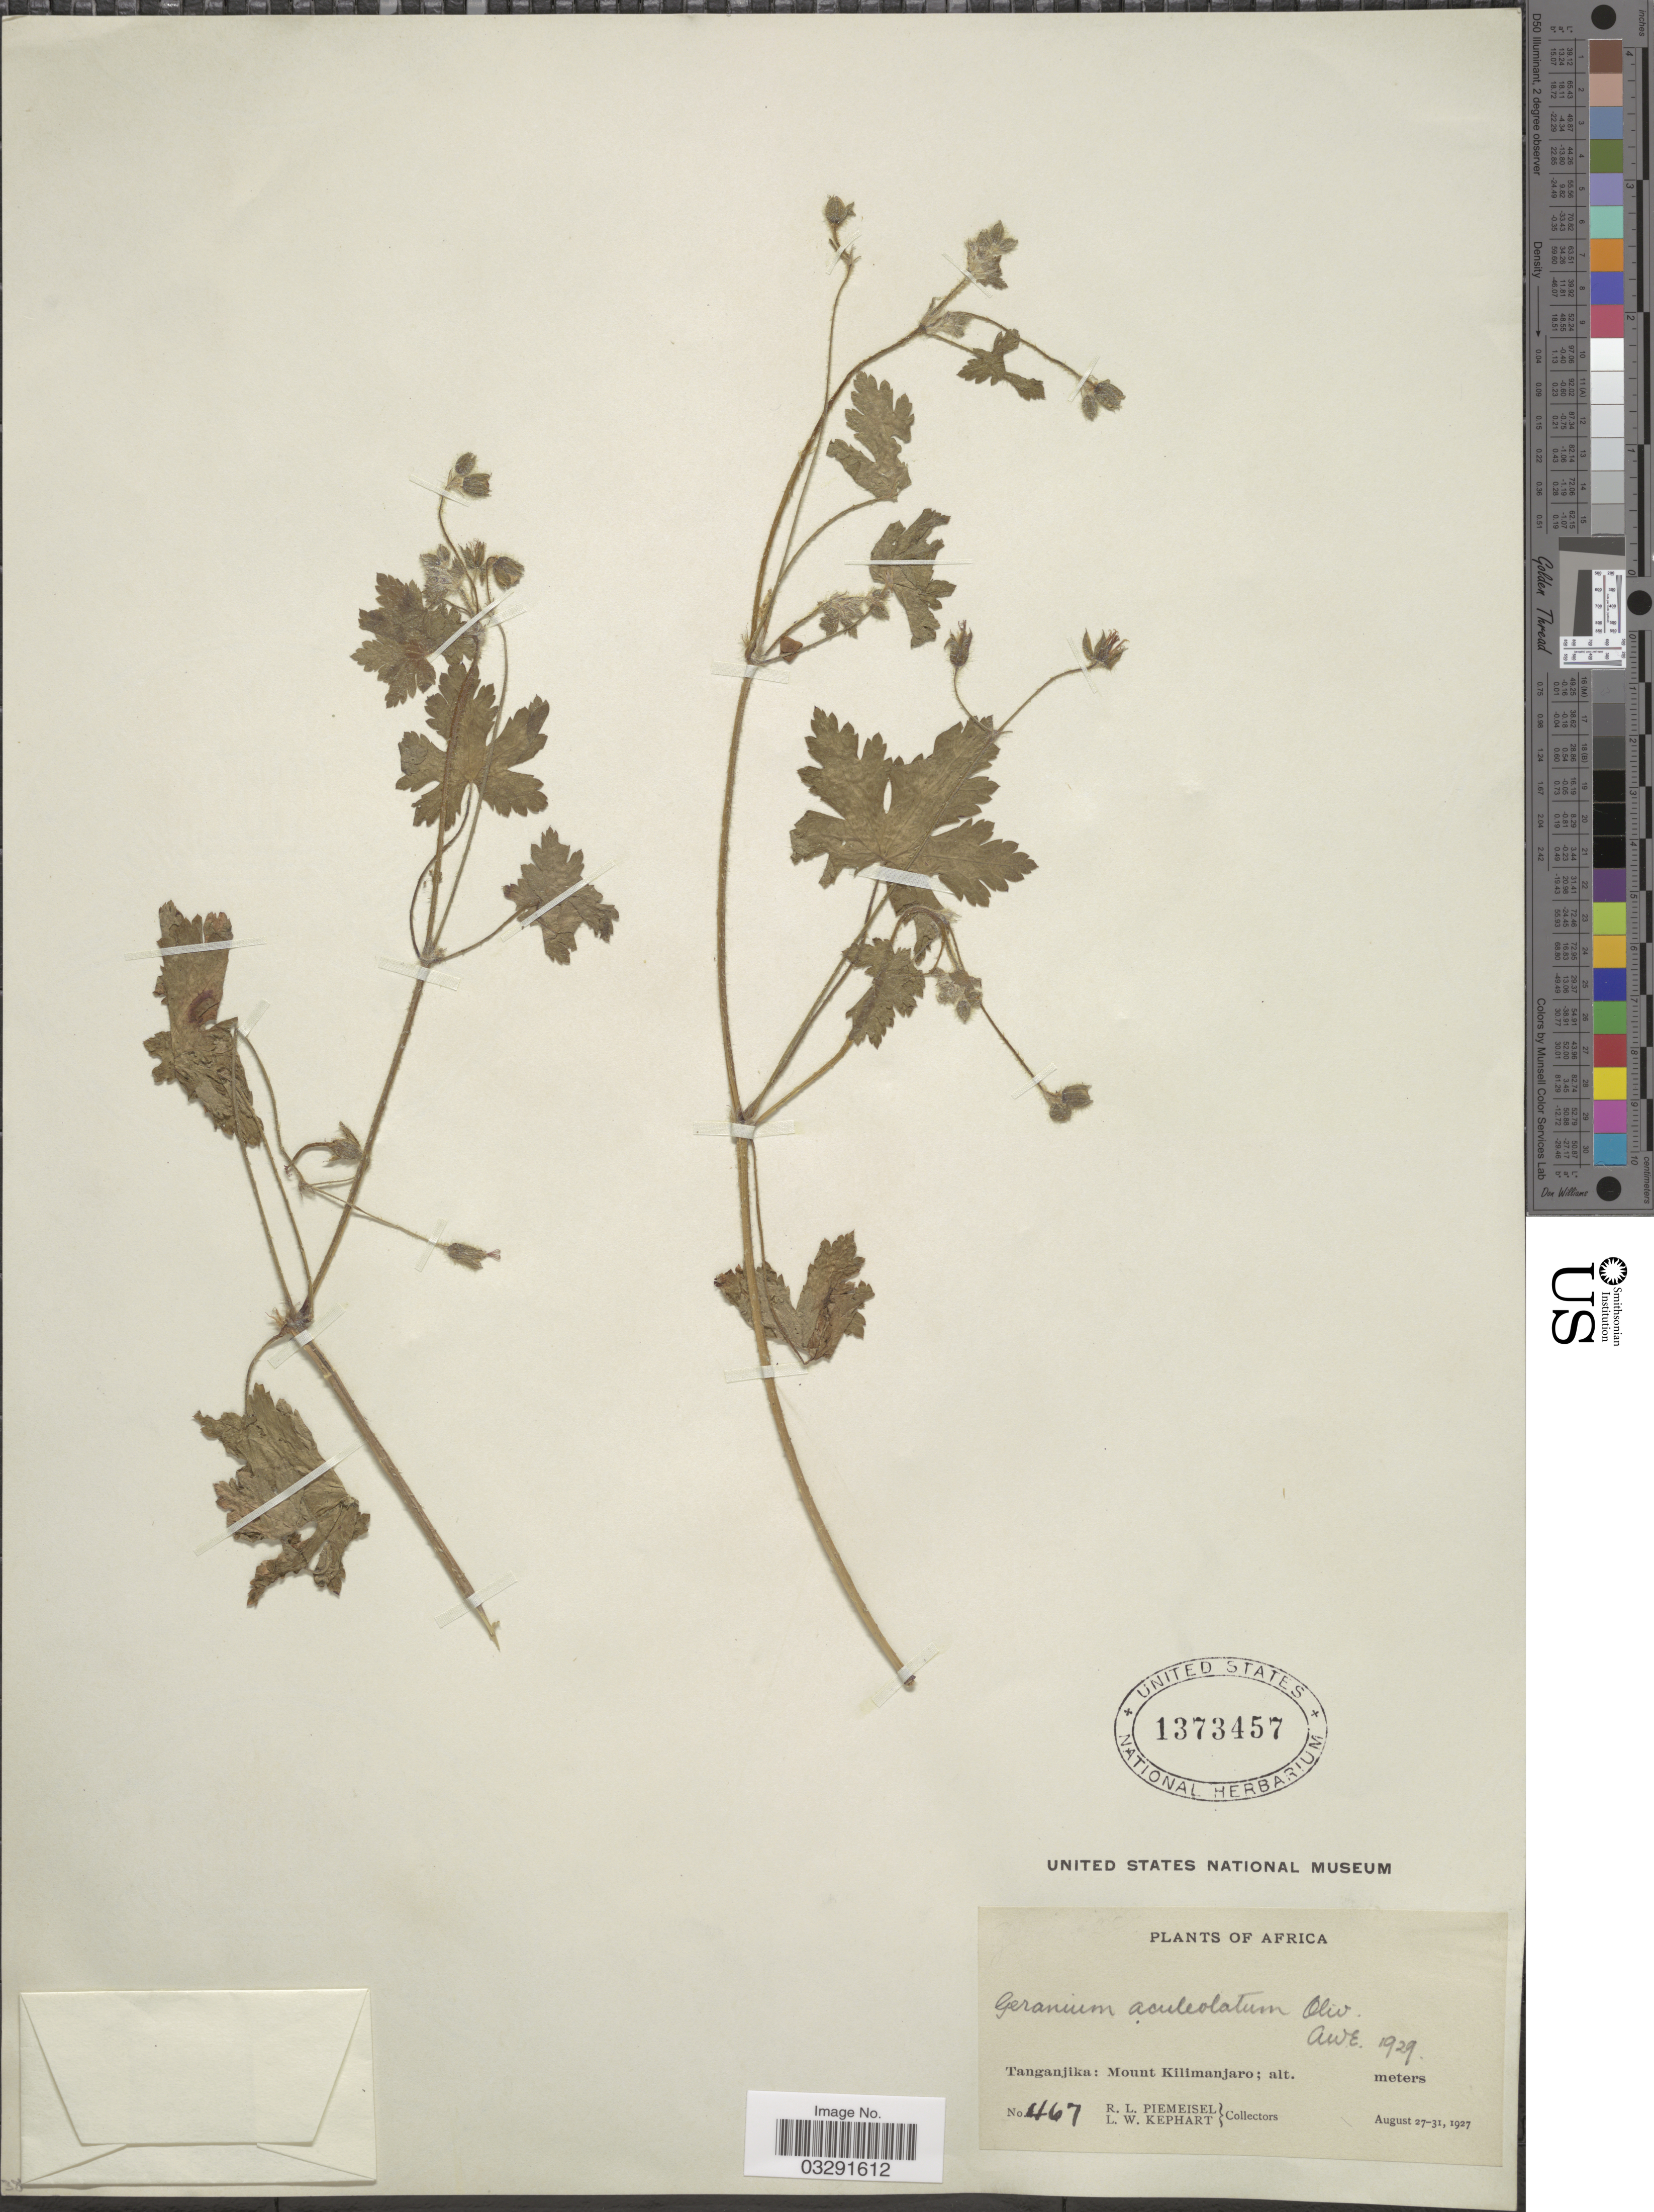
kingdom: Plantae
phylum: Tracheophyta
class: Magnoliopsida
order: Geraniales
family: Geraniaceae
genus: Geranium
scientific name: Geranium aculeolatum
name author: Oliv.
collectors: R. L. Piemeisel & L. W. Kephart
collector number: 467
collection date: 1927-08-27/1927-08-31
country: Tanzania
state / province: Kilimanjaro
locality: Tanganjika: Mount Kilimanjaro.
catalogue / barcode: US 1373457